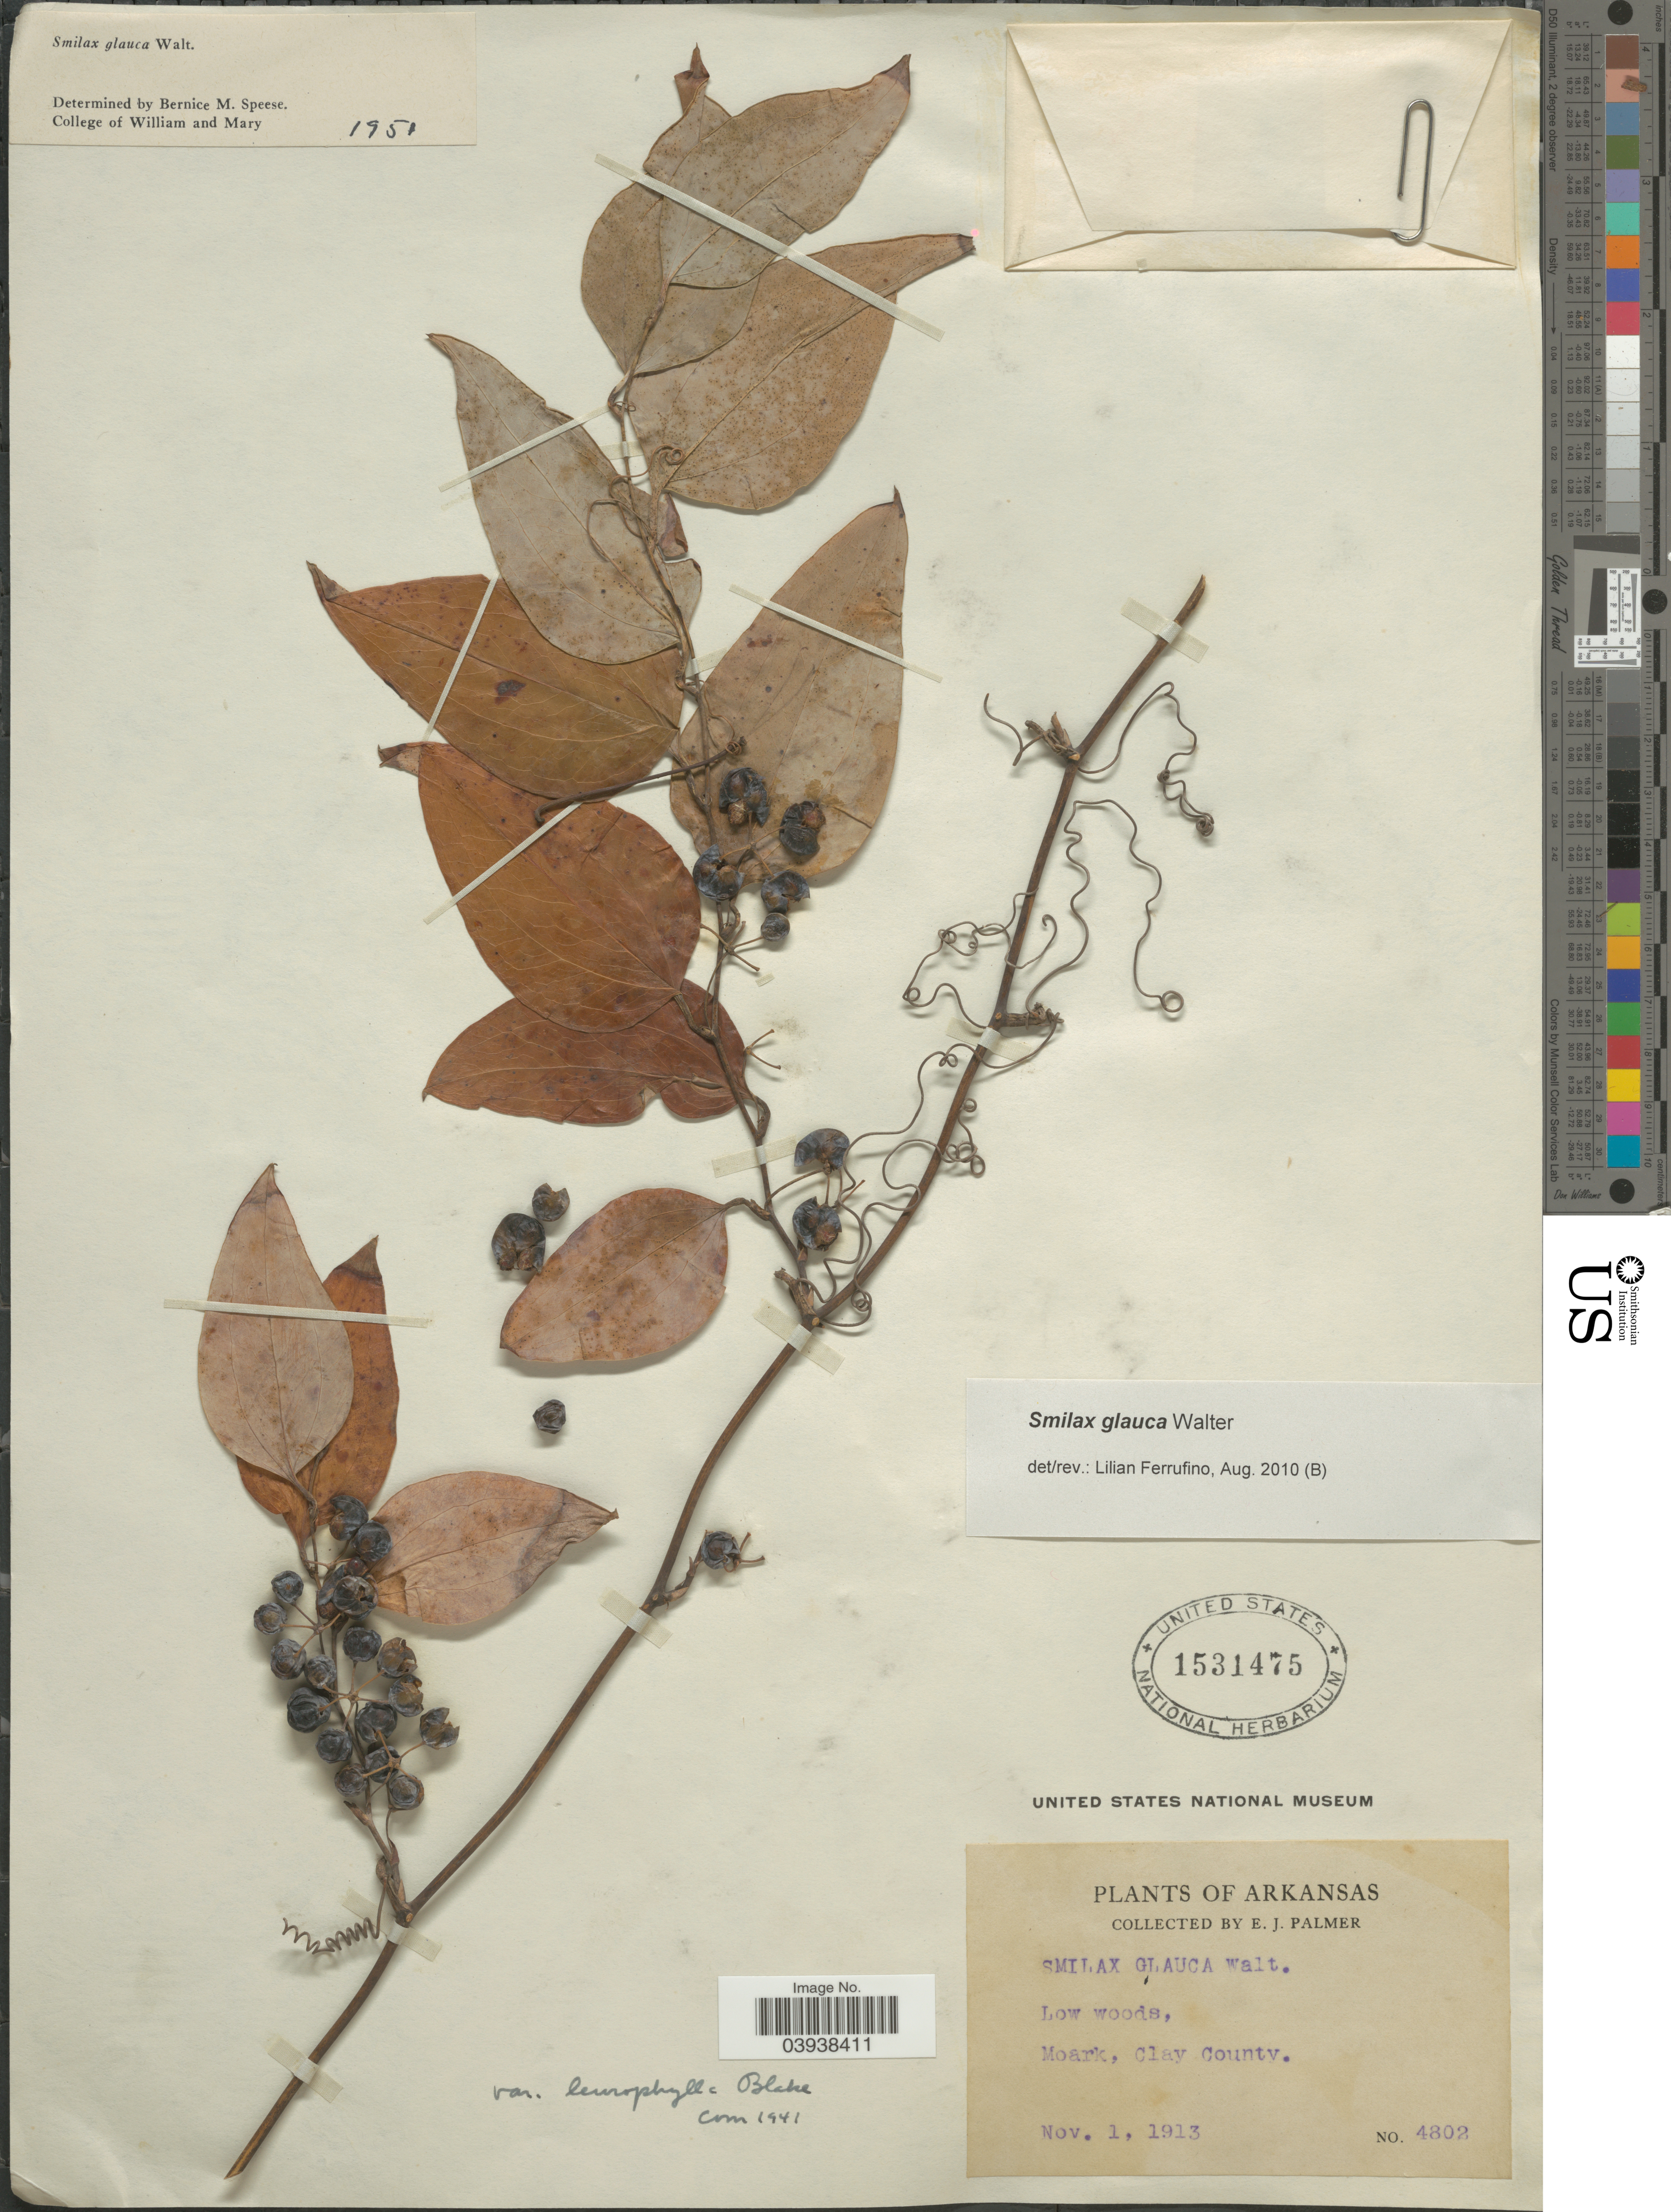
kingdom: Plantae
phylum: Tracheophyta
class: Liliopsida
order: Liliales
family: Smilacaceae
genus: Smilax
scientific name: Smilax glauca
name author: Walter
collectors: E. J. Palmer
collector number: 4802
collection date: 1913-11-01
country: United States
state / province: Arkansas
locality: Moark, Clay County.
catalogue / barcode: US 1531475